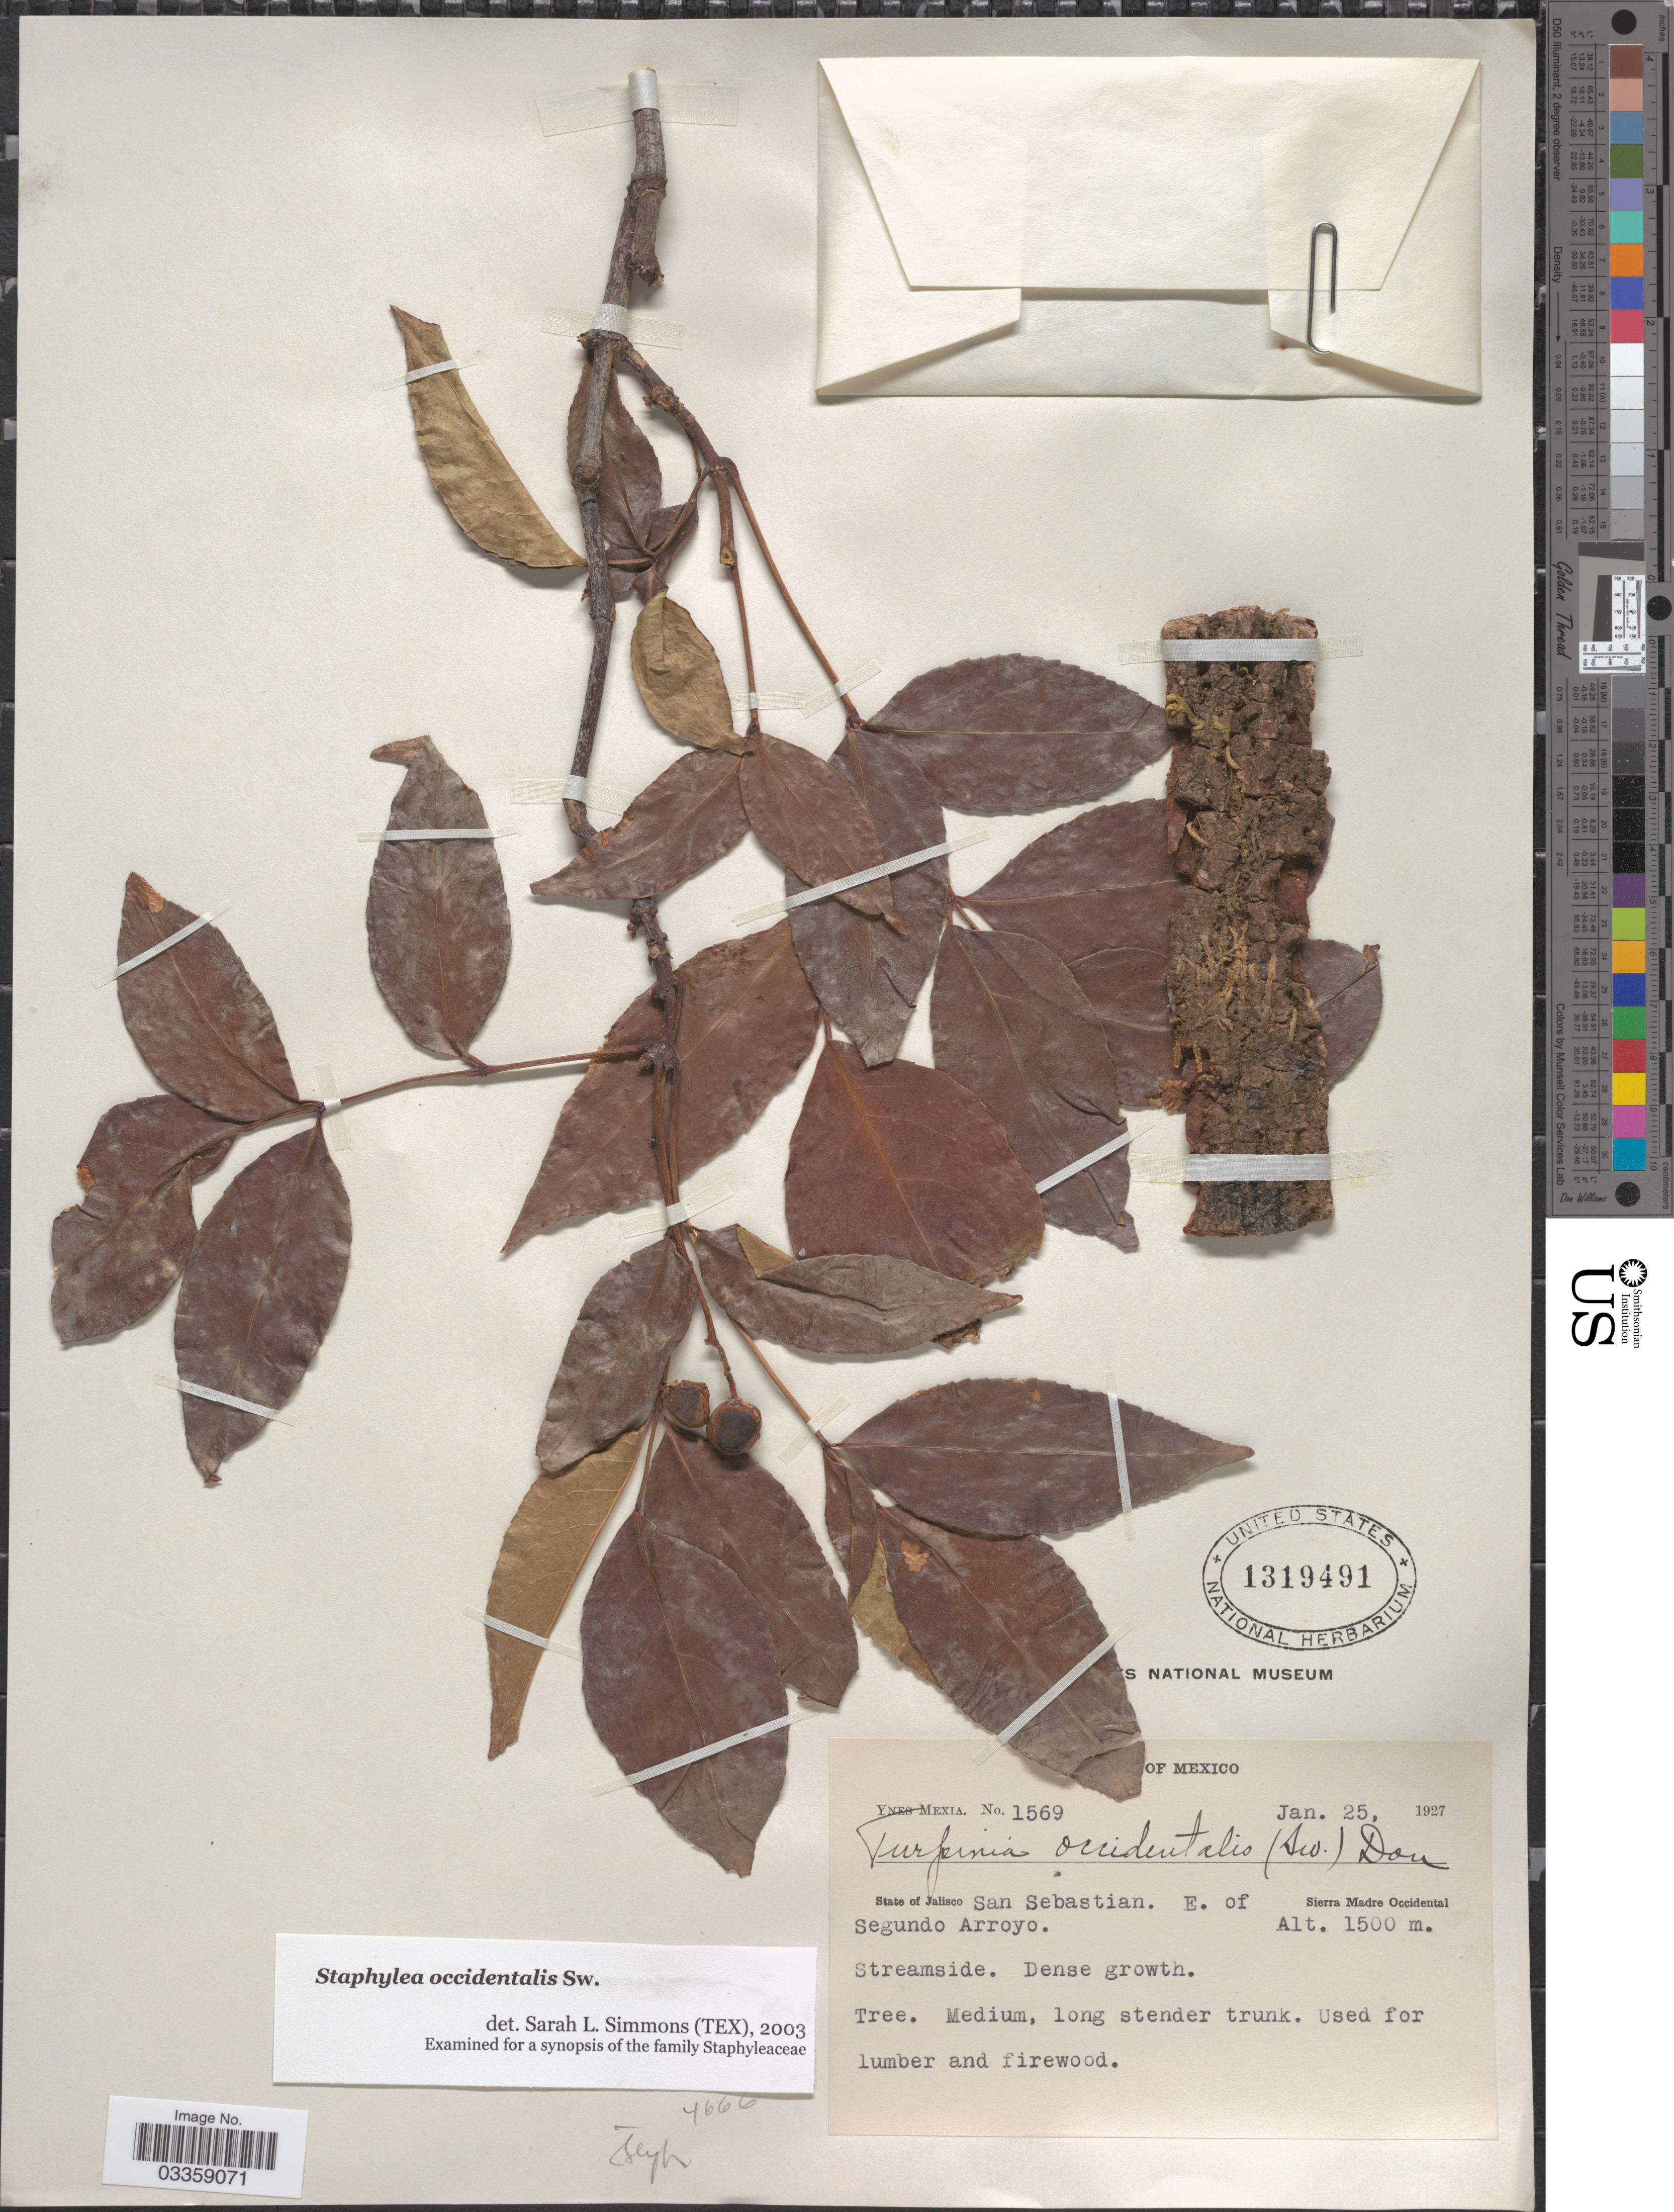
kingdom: Plantae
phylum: Tracheophyta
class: Magnoliopsida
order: Crossosomatales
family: Staphyleaceae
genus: Turpinia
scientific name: Turpinia occidentalis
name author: (Sw.) G. Don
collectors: Y. Mexia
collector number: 1569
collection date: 1927-01-25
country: Mexico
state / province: Jalisco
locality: San Sebastian, E. of Segundo Arroyo. Sierra Madre Occidental.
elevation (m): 1500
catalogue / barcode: US 1319491